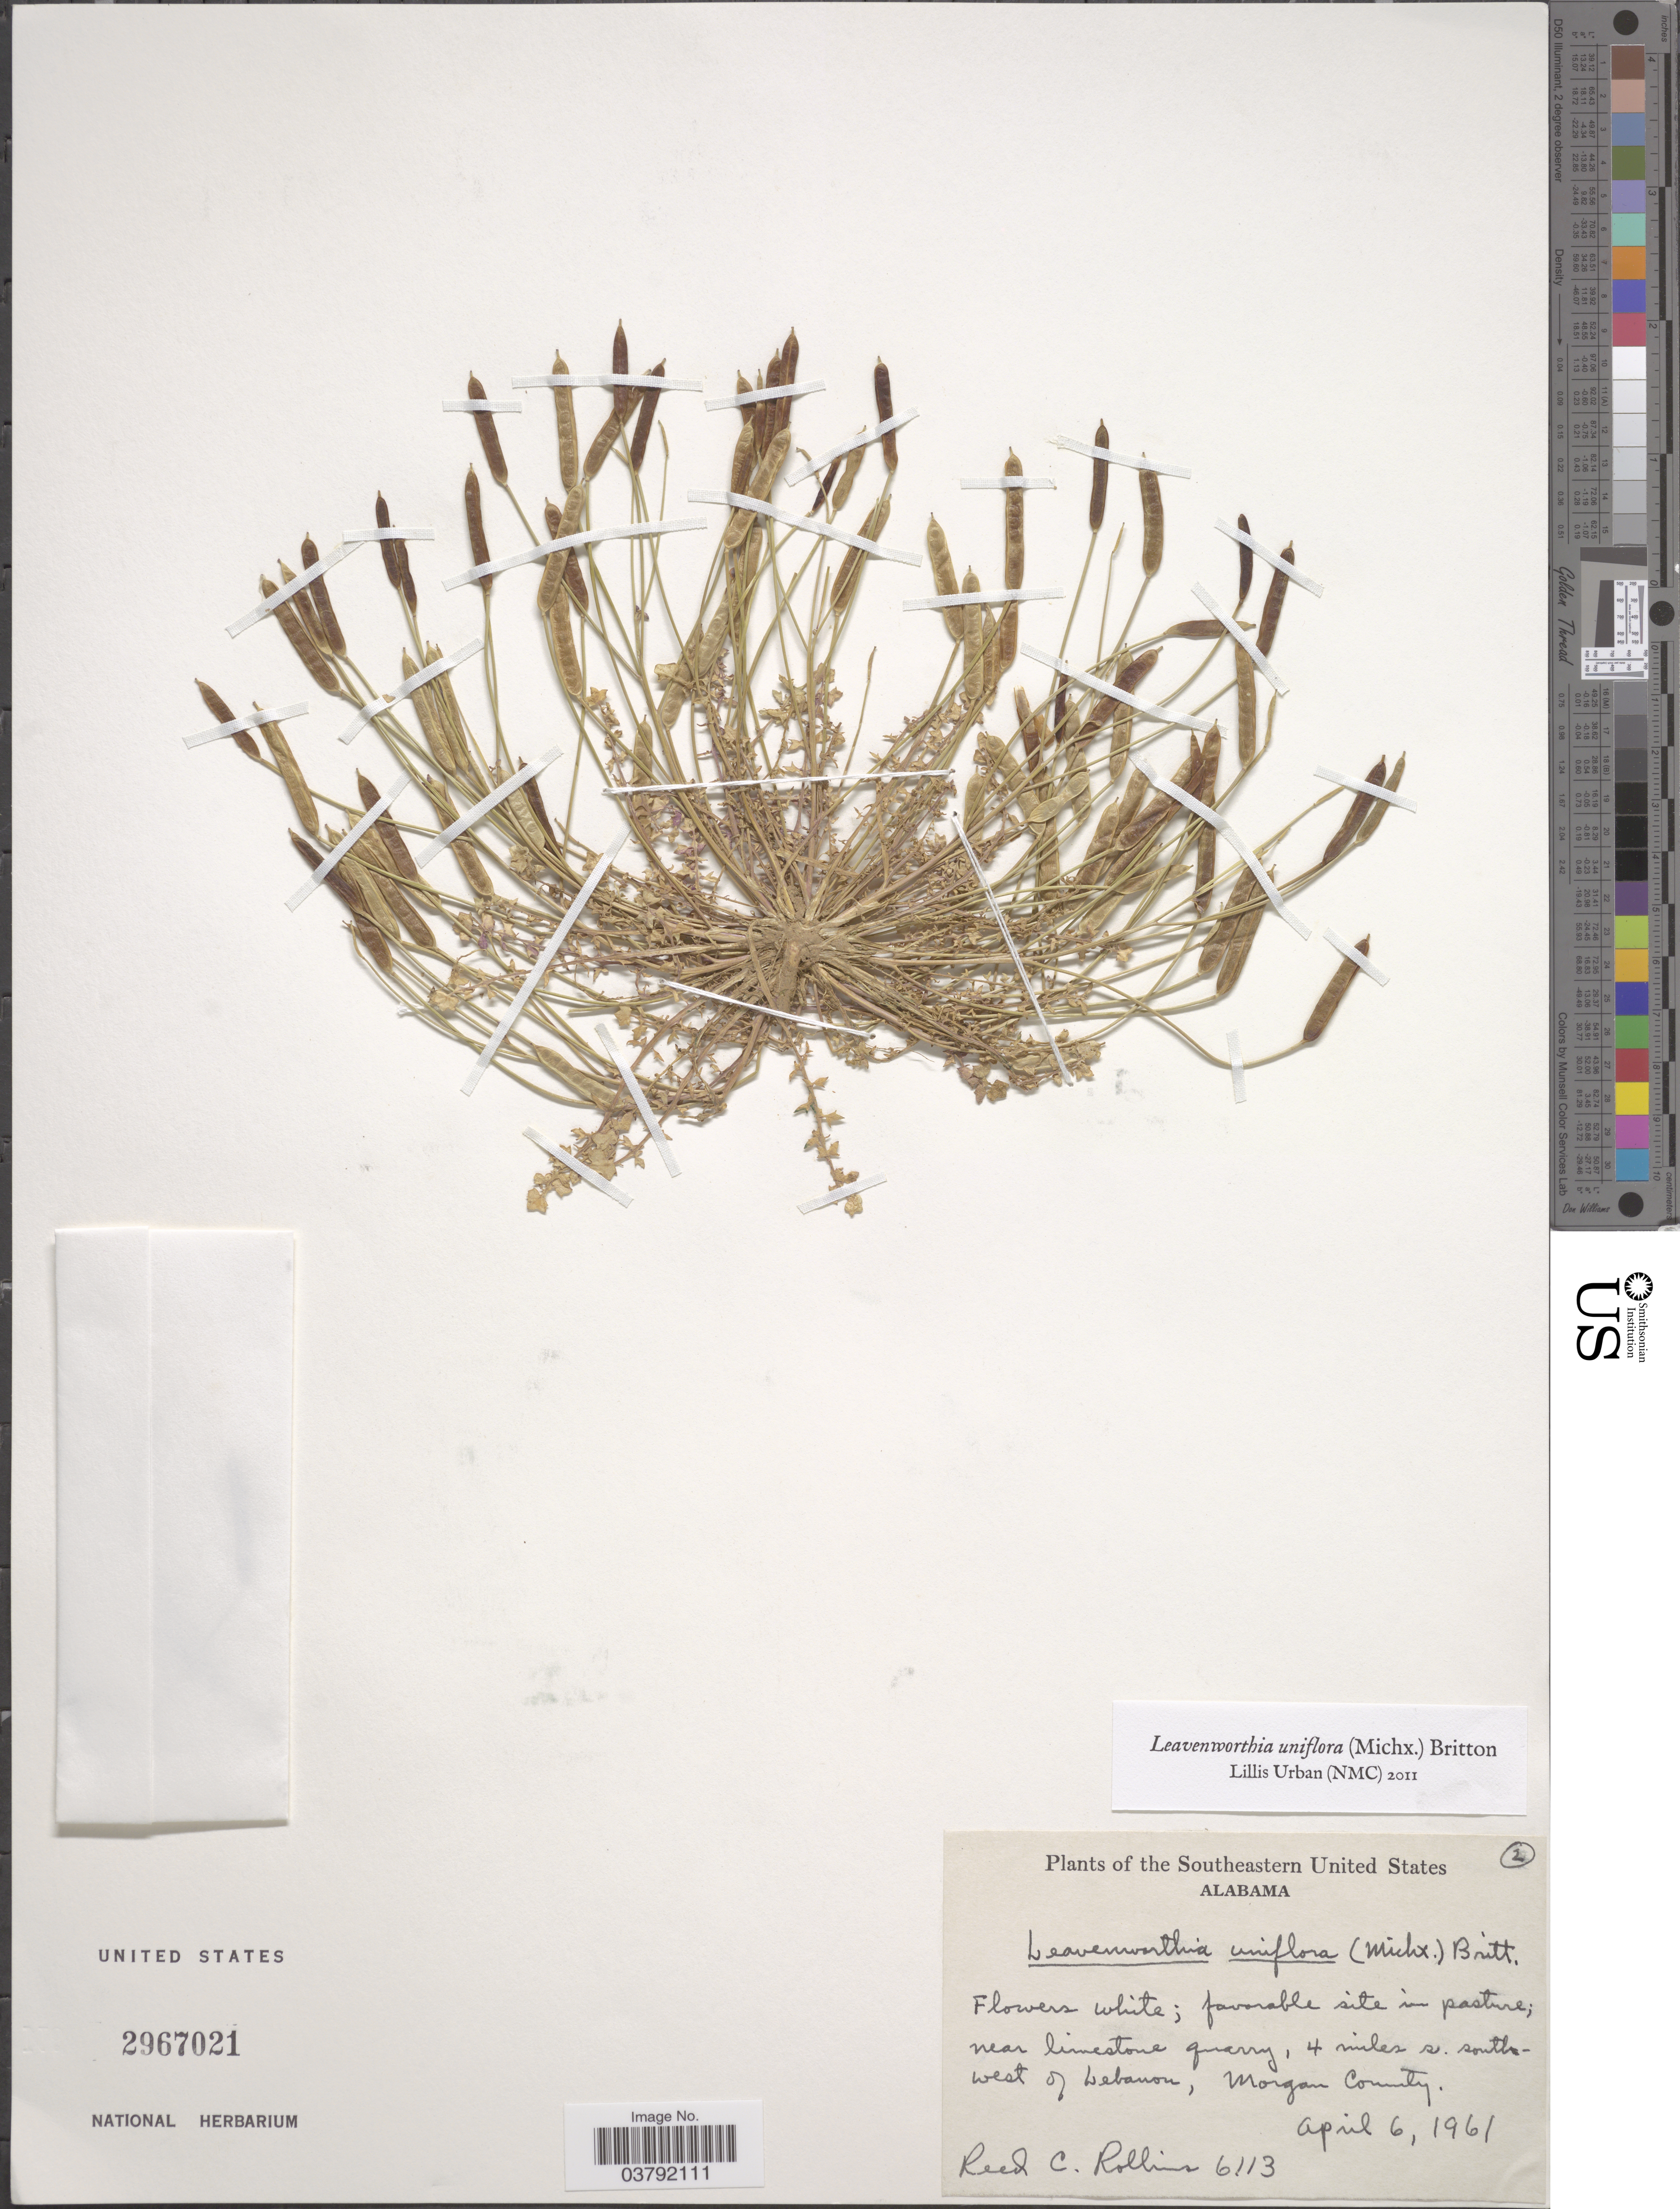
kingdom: Plantae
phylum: Tracheophyta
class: Magnoliopsida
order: Brassicales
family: Brassicaceae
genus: Leavenworthia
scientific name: Leavenworthia uniflora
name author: (Michx.) Britton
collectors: R. C. Rollins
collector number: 6113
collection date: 1961-04-06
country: United States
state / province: Alabama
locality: Southeastern United States. 4 miles s. southwest of Lebanon, Morgan County.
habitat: wet limestone quarry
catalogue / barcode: US 2967021